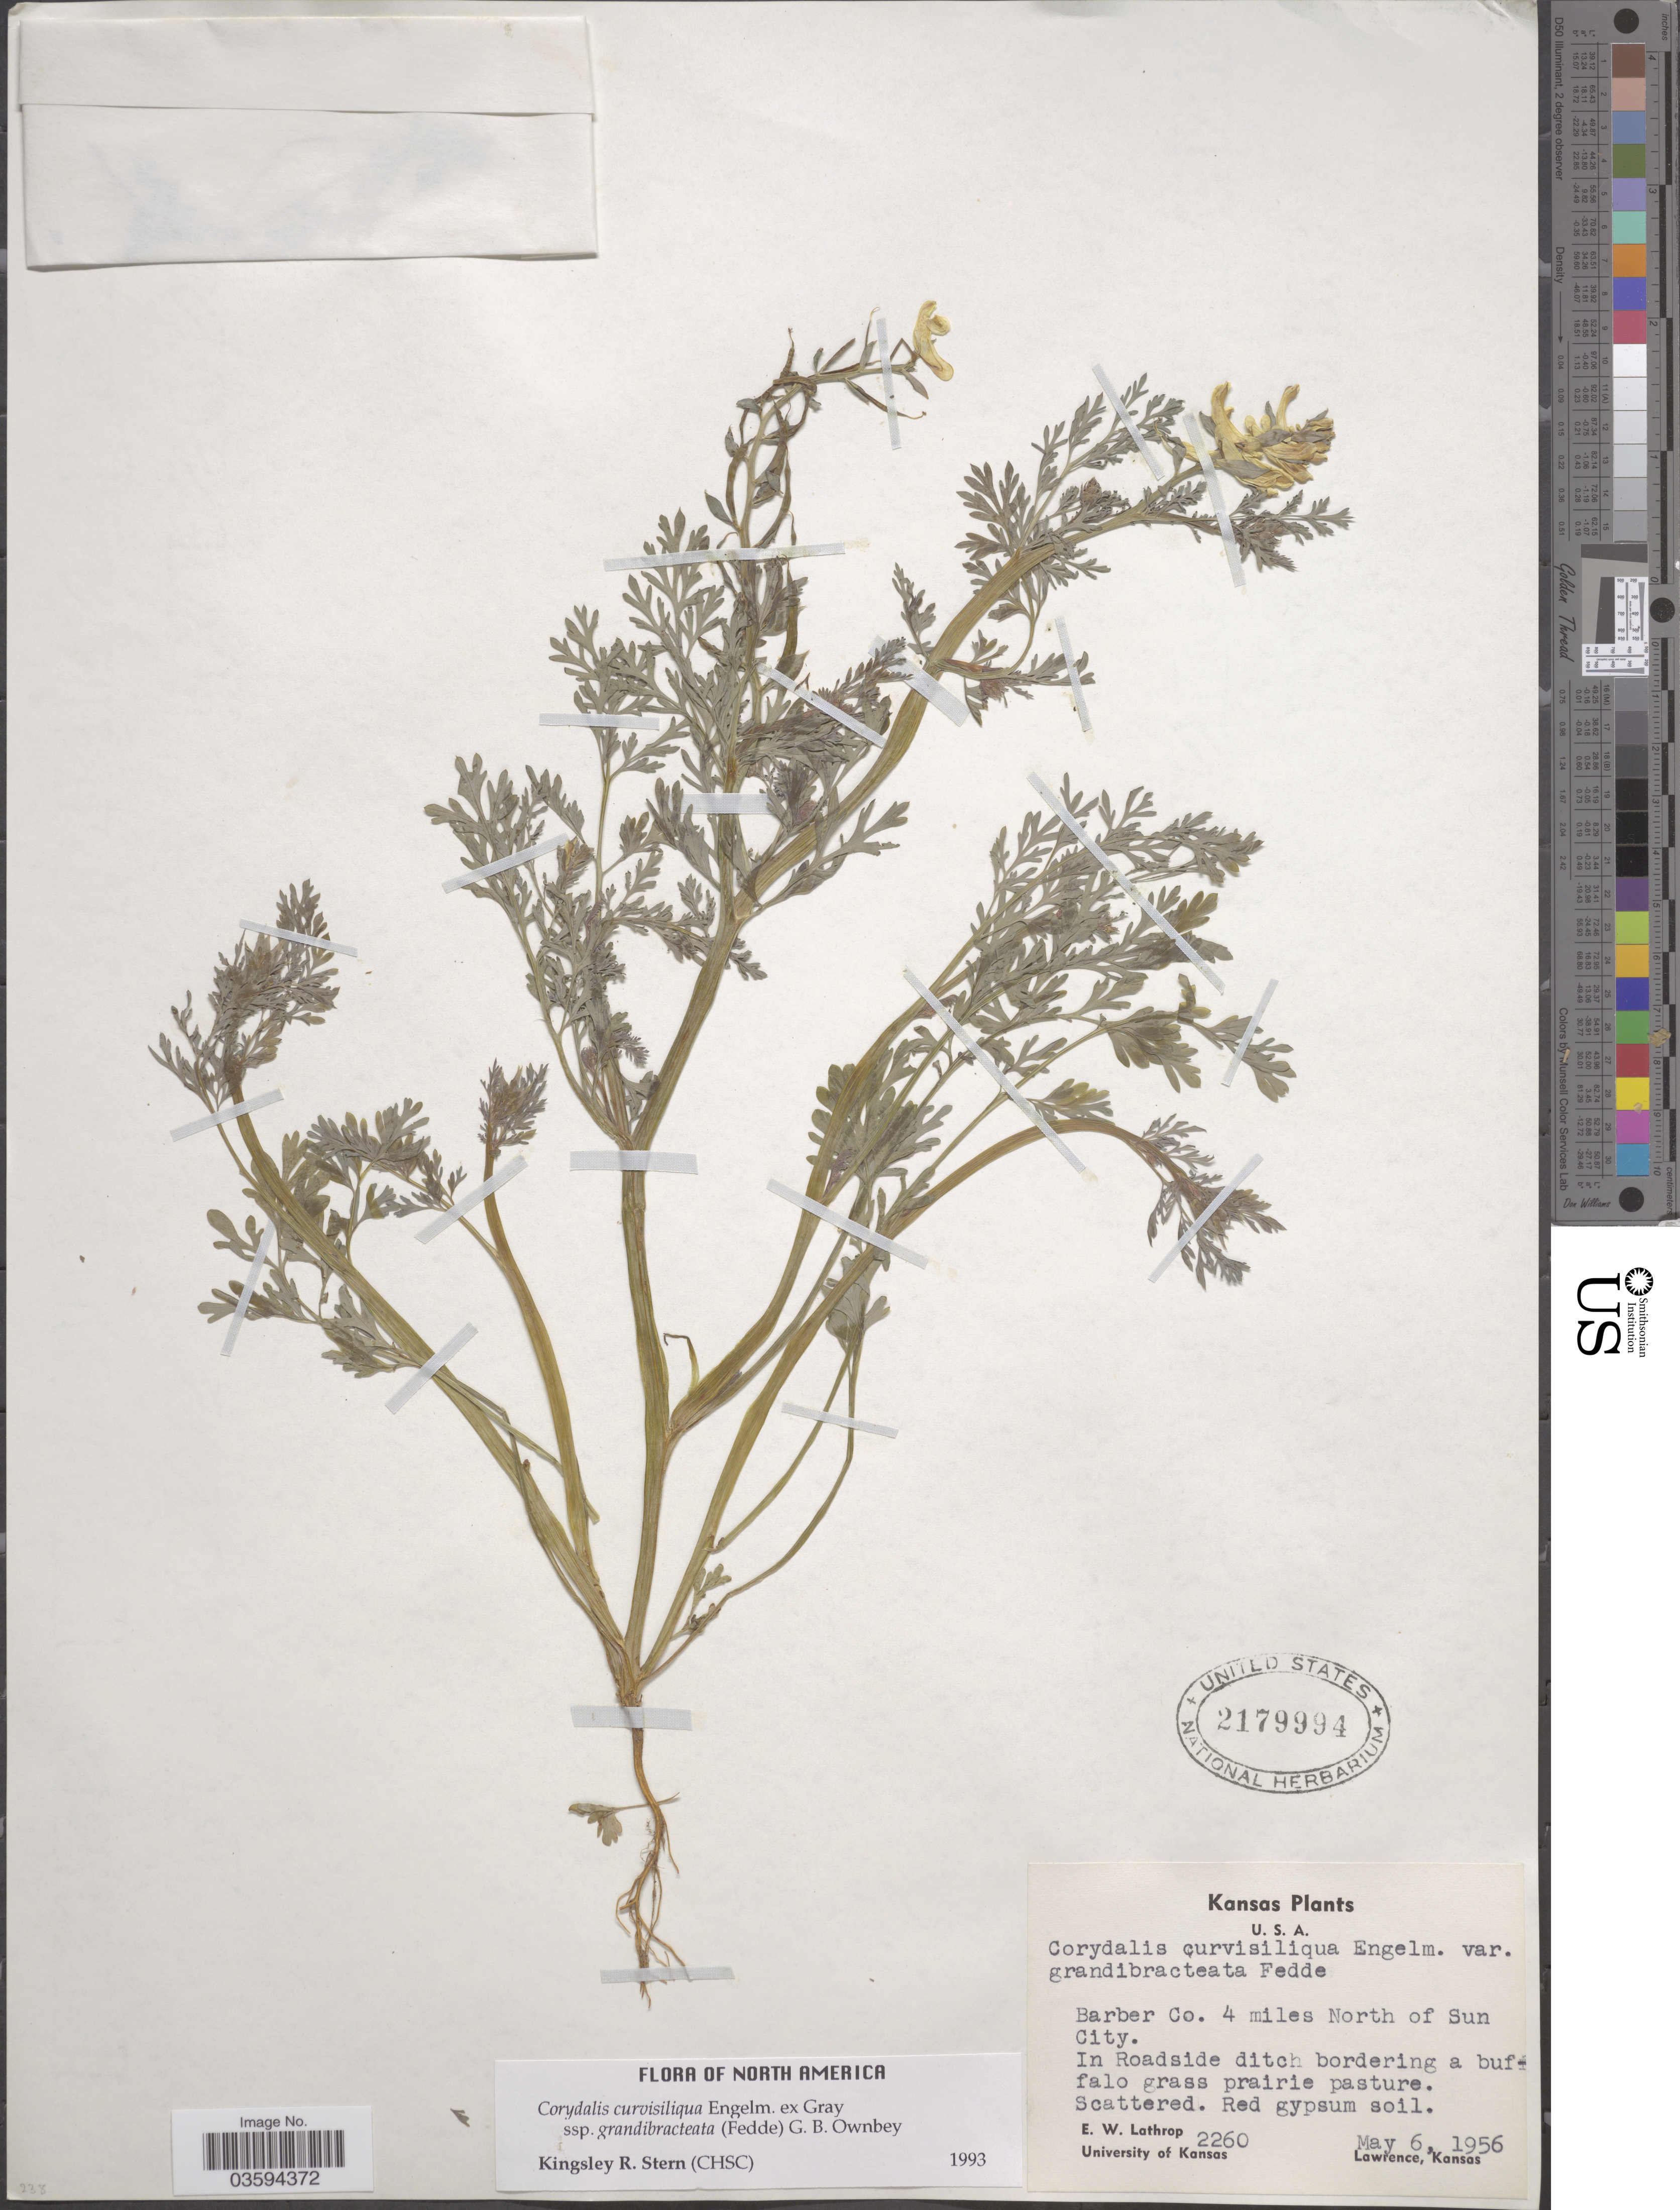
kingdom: Plantae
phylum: Tracheophyta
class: Magnoliopsida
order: Ranunculales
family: Papaveraceae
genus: Corydalis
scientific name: Corydalis curvisiliqua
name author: (A. Gray) Engelm. ex A. Gray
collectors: E. W. Lathrop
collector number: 2260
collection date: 1956-05-06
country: United States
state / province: Kansas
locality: Barber Co. 4 miles North of Sun City.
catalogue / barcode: US 2179994